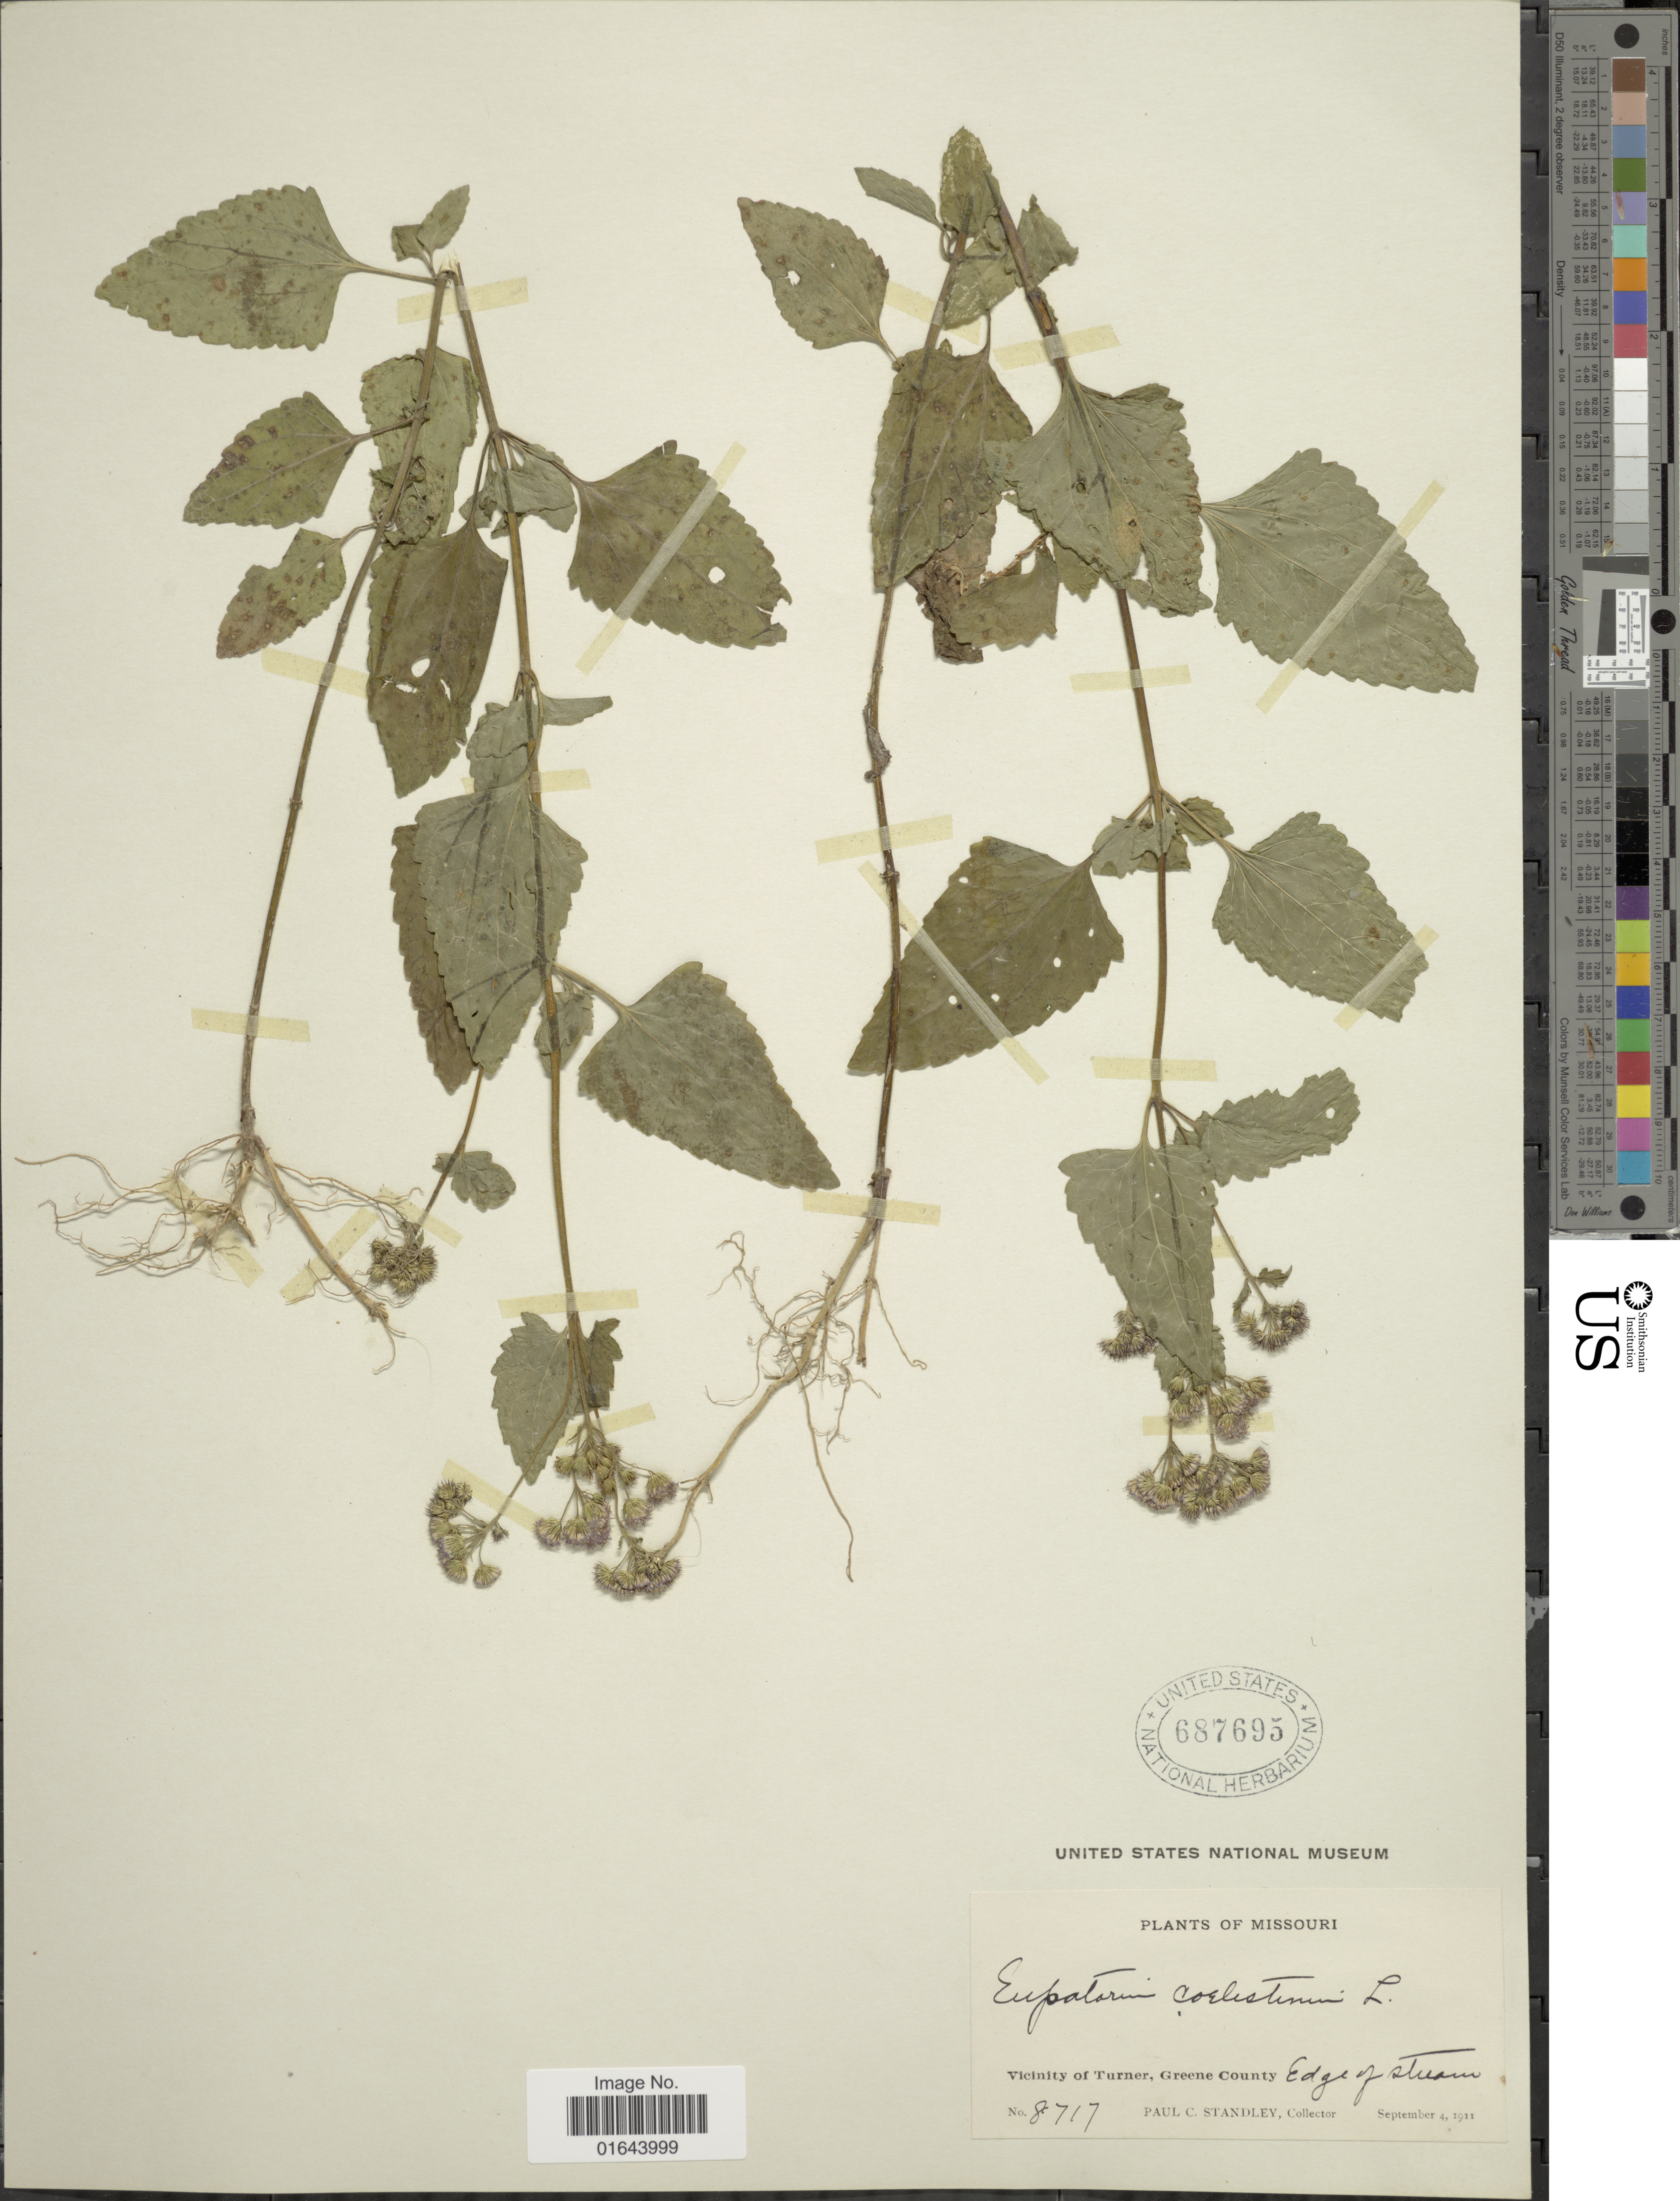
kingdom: Plantae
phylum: Tracheophyta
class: Magnoliopsida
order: Asterales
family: Asteraceae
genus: Conoclinium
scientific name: Conoclinium coelestinum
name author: (L.) DC.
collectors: P. C. Standley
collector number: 8717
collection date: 1911-09-04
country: United States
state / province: Missouri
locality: Vicinity of Turner, Greene County. Edge of stream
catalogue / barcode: US 687695